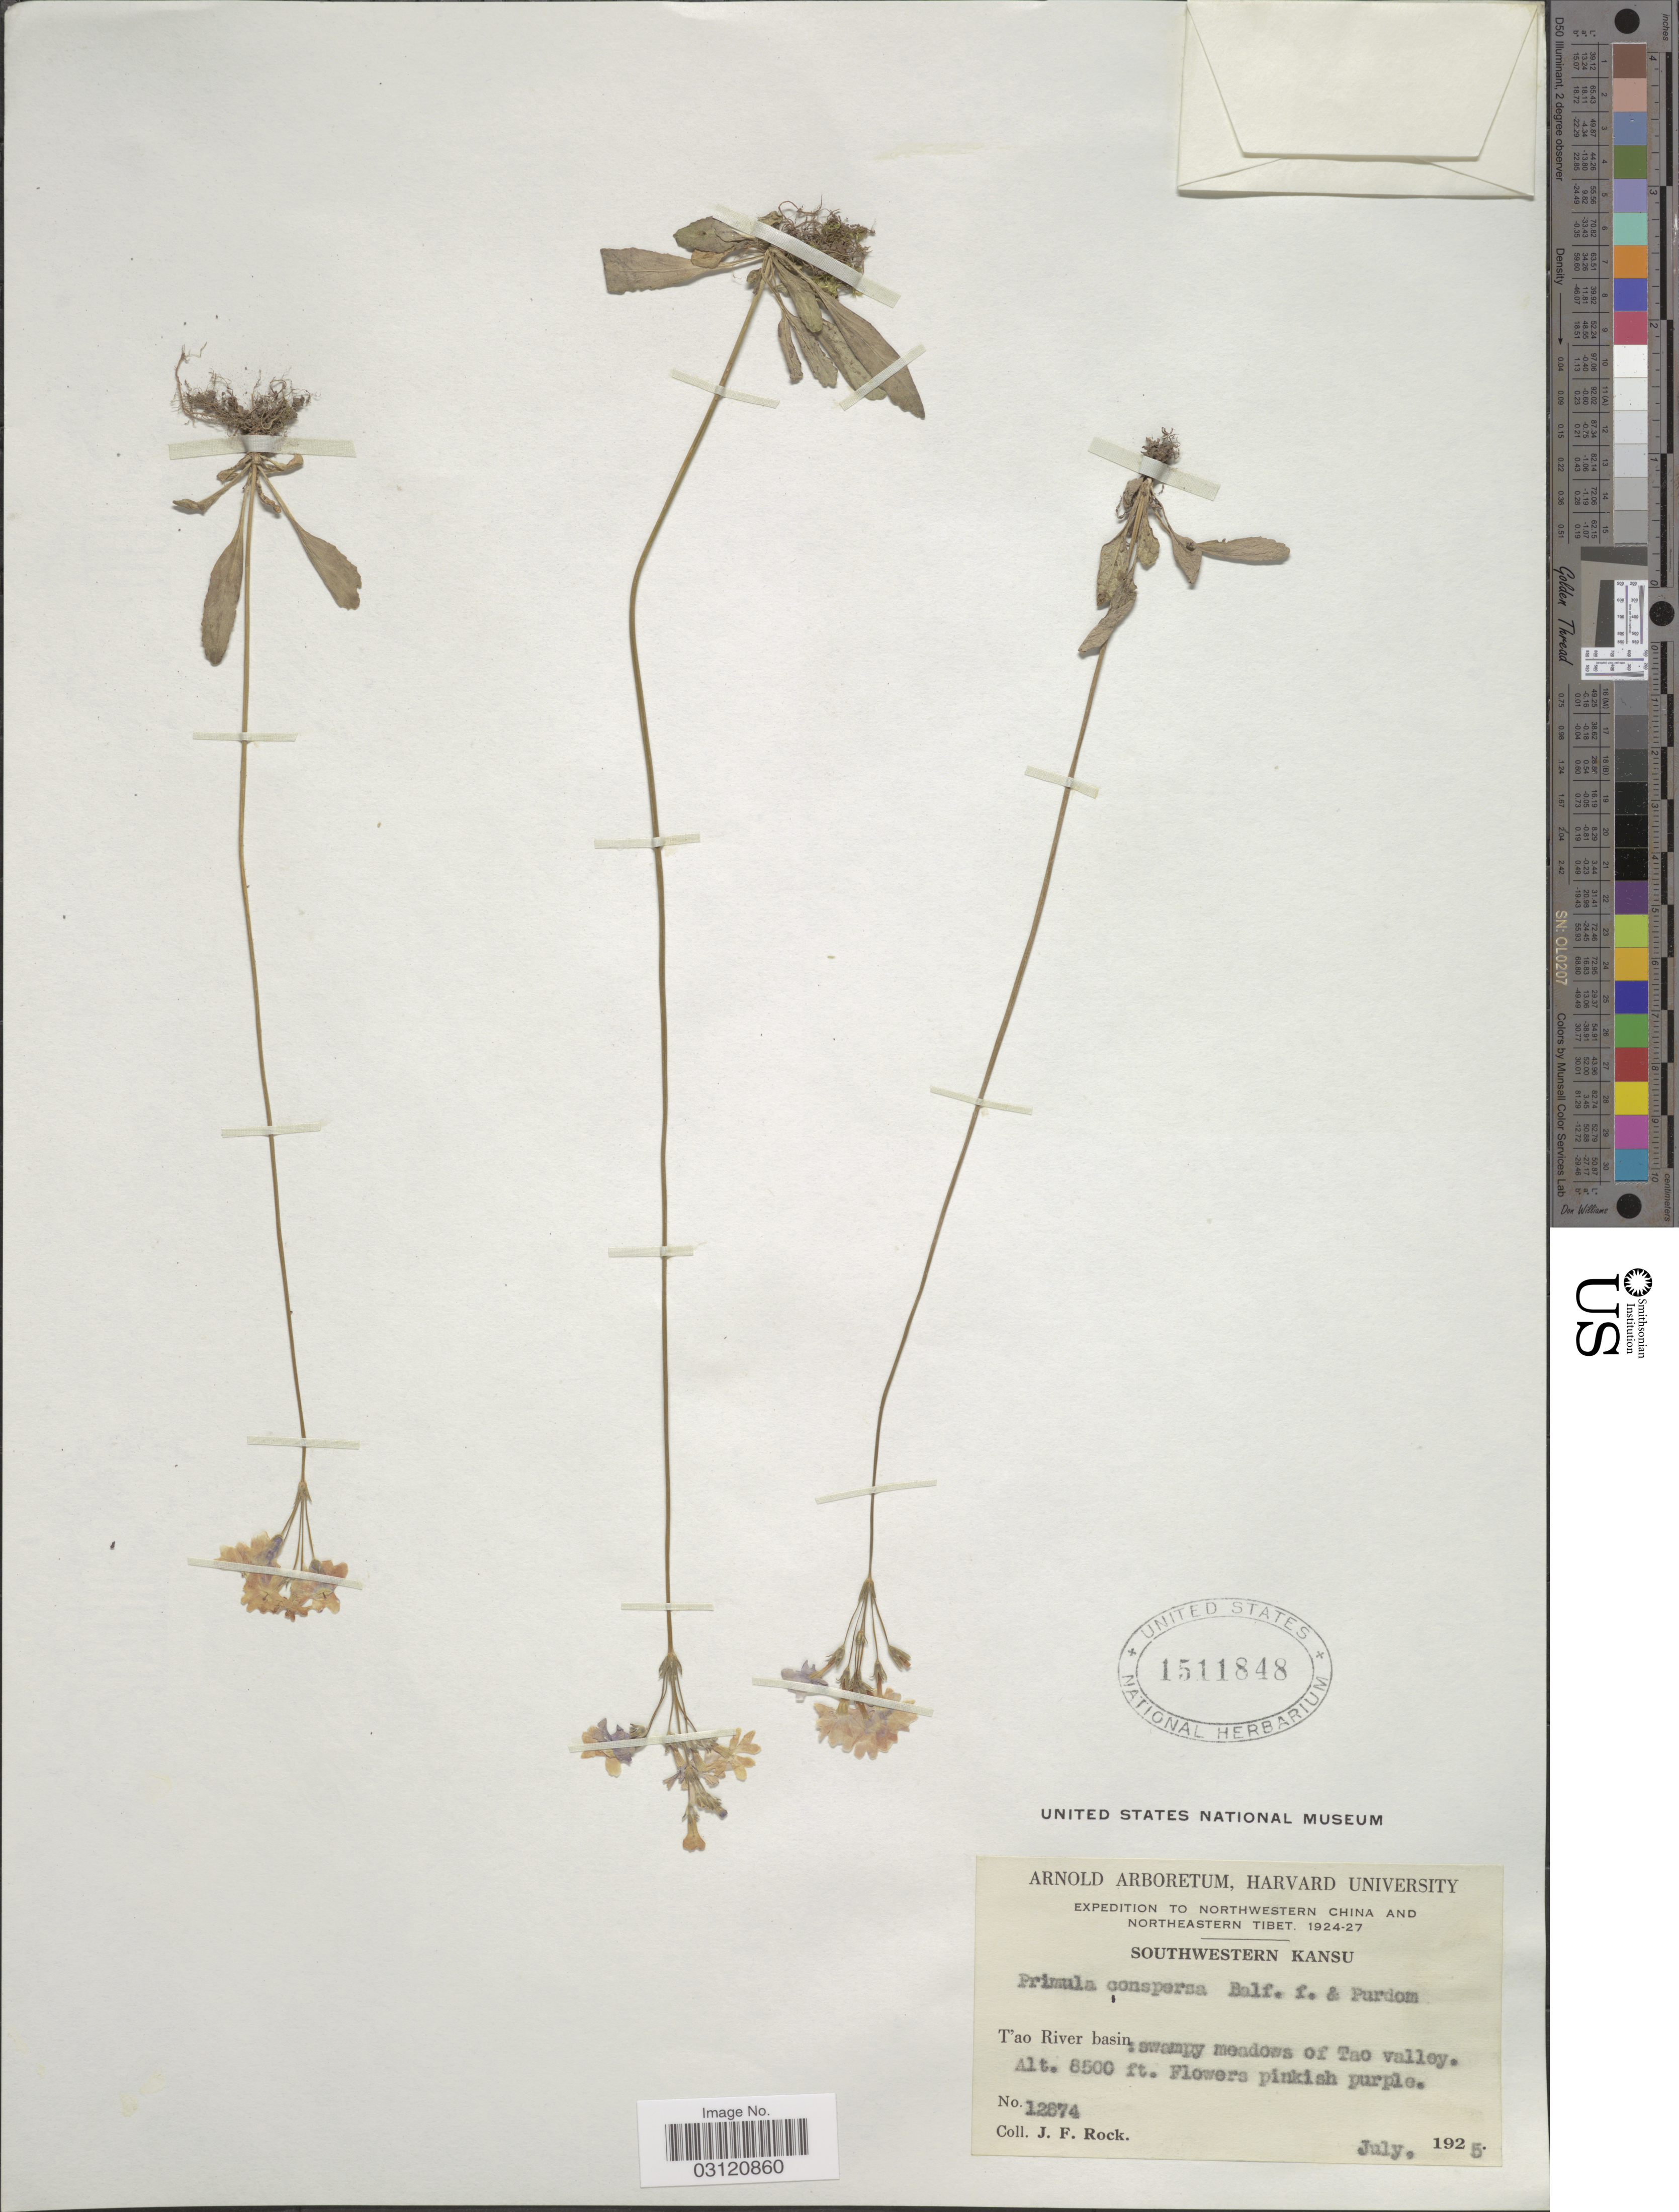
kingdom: Plantae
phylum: Tracheophyta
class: Magnoliopsida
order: Ericales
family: Primulaceae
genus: Primula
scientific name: Primula conspersa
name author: Balf. f. & Purdom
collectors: J. Rock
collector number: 12674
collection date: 1925-07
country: China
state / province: Gansu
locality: Northwestern China and Northeastern Tibet. Southwestern Kansu. T'ao River basin, swampy meadows of Tao valley.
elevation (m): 2591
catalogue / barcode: US 1511848